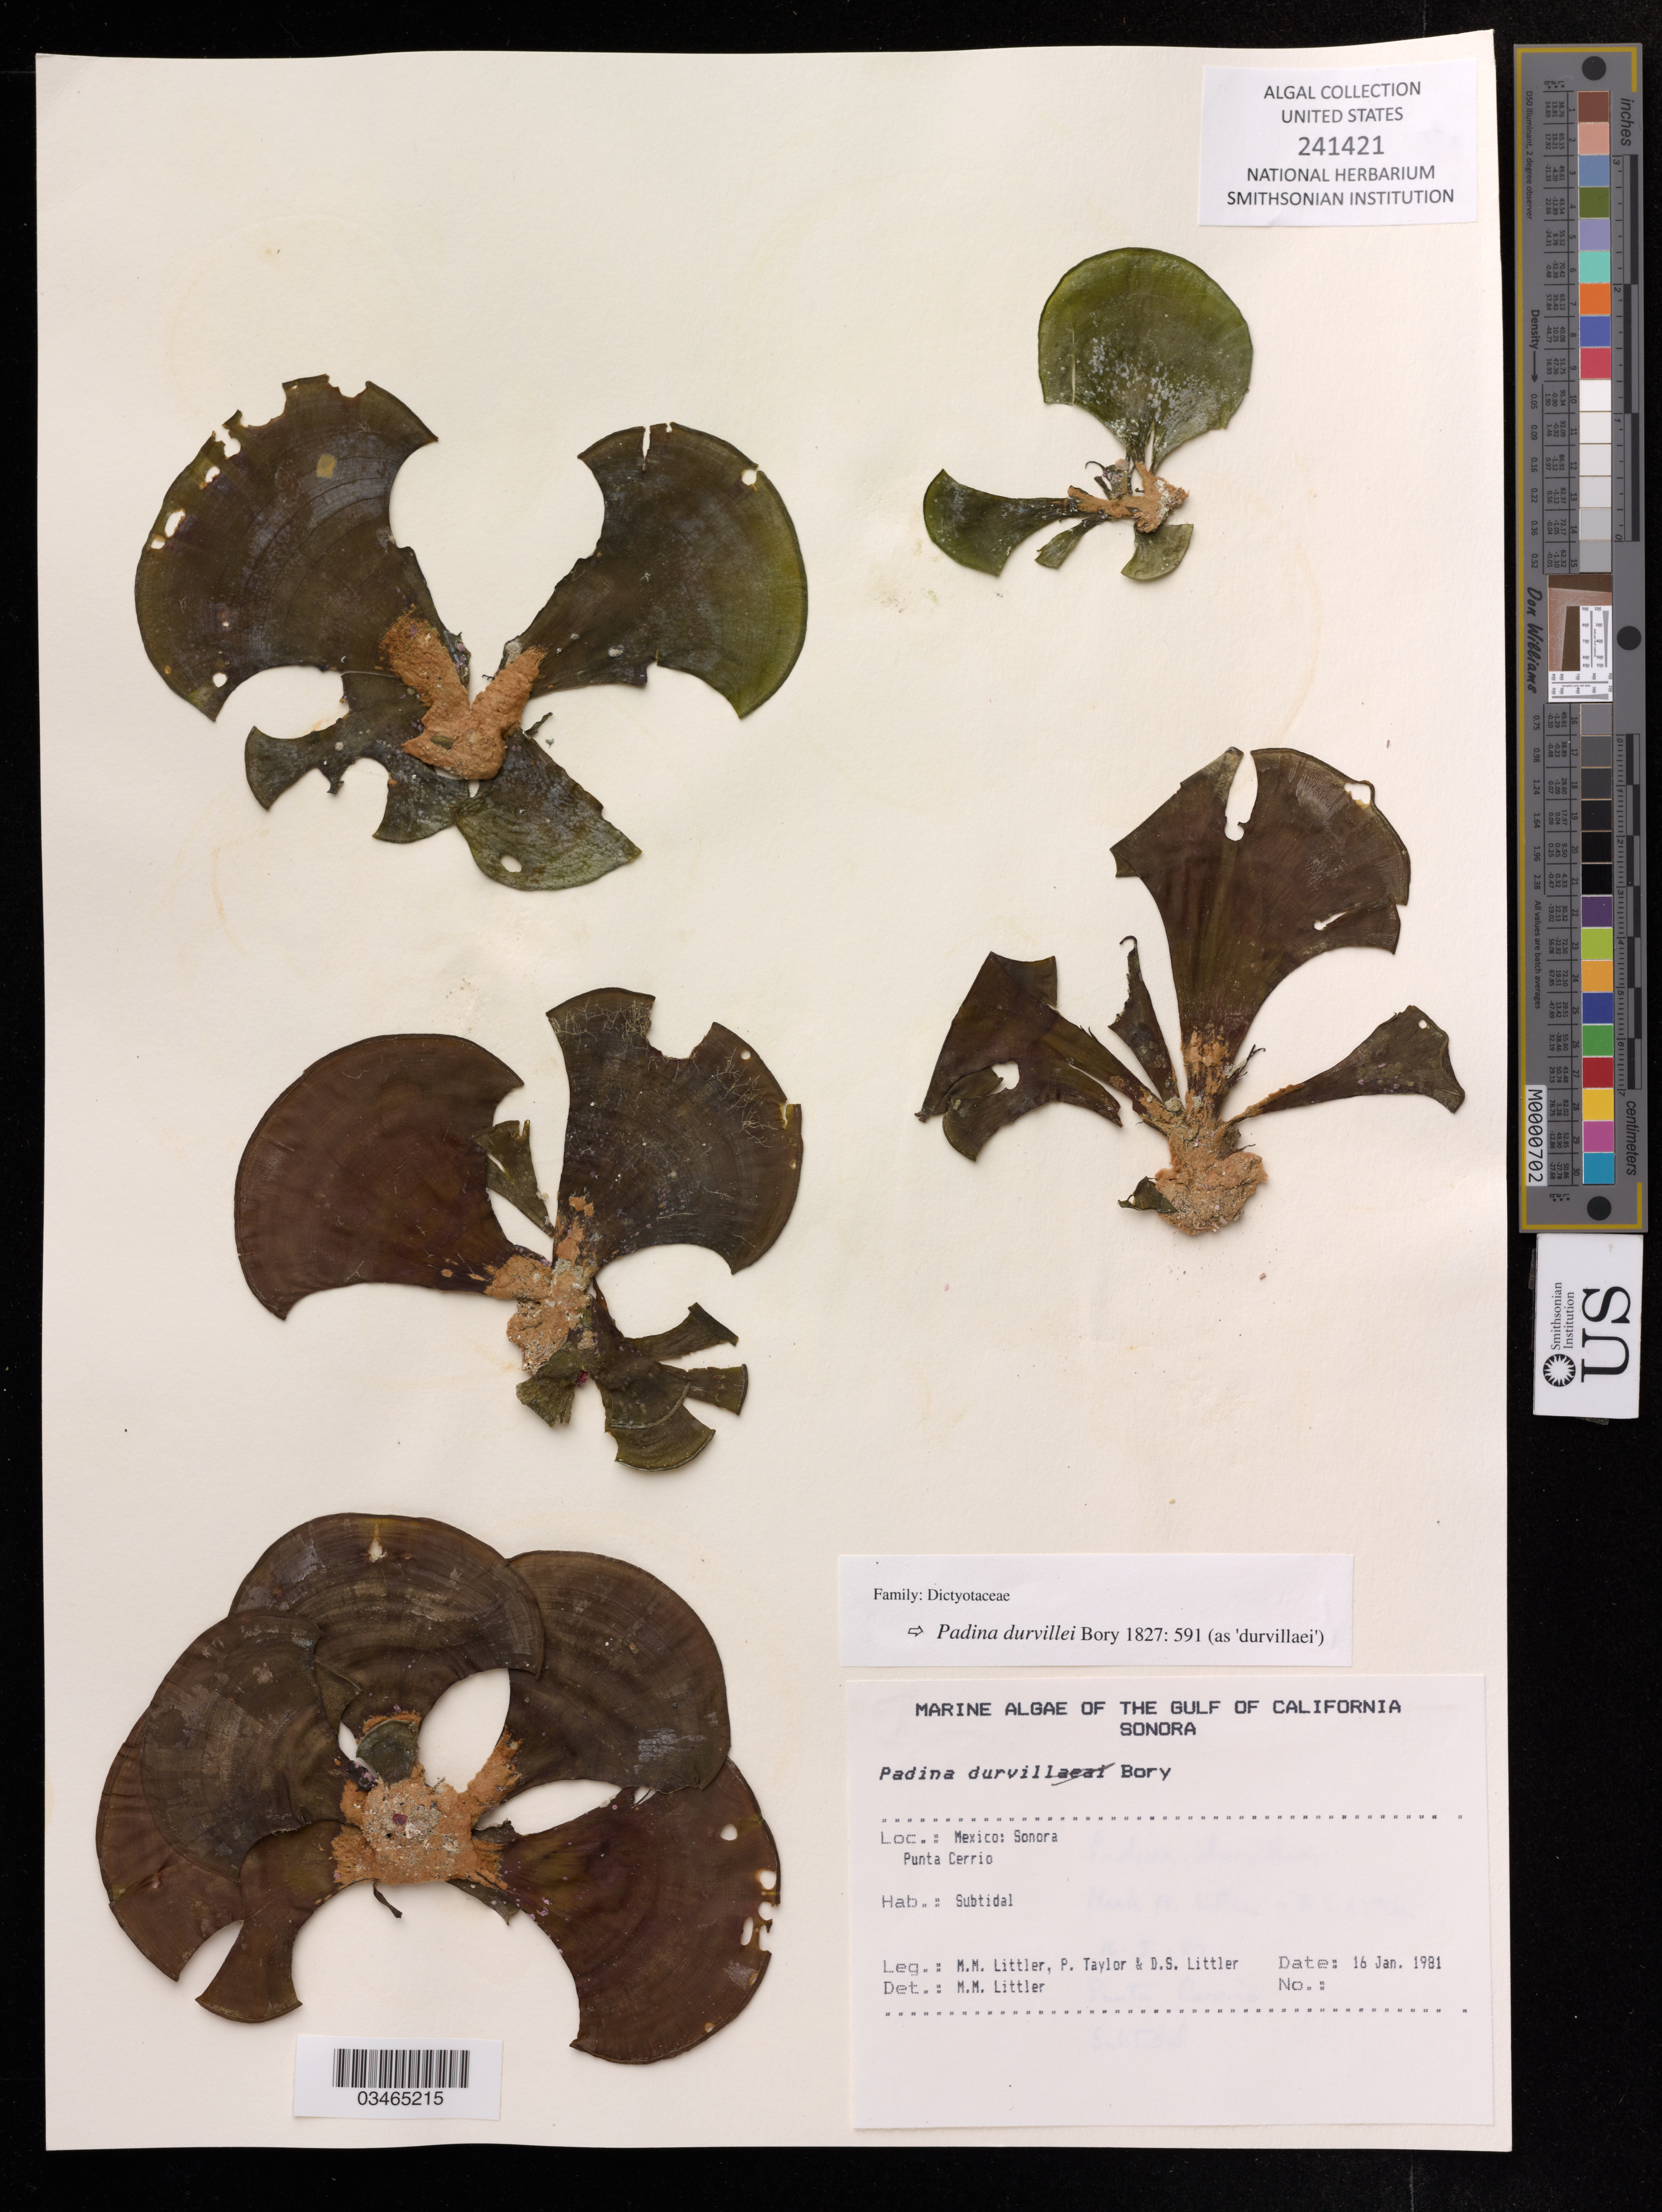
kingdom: Chromista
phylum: Ochrophyta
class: Phaeophyceae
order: Dictyotales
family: Dictyotaceae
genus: Padina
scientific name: Padina durvillaei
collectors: M. M. Littler, P. Taylor & D. S. Littler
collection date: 1981-01-16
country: Mexico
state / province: Sonora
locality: The Gulf of California. Punto Cerrio.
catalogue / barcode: US 241421